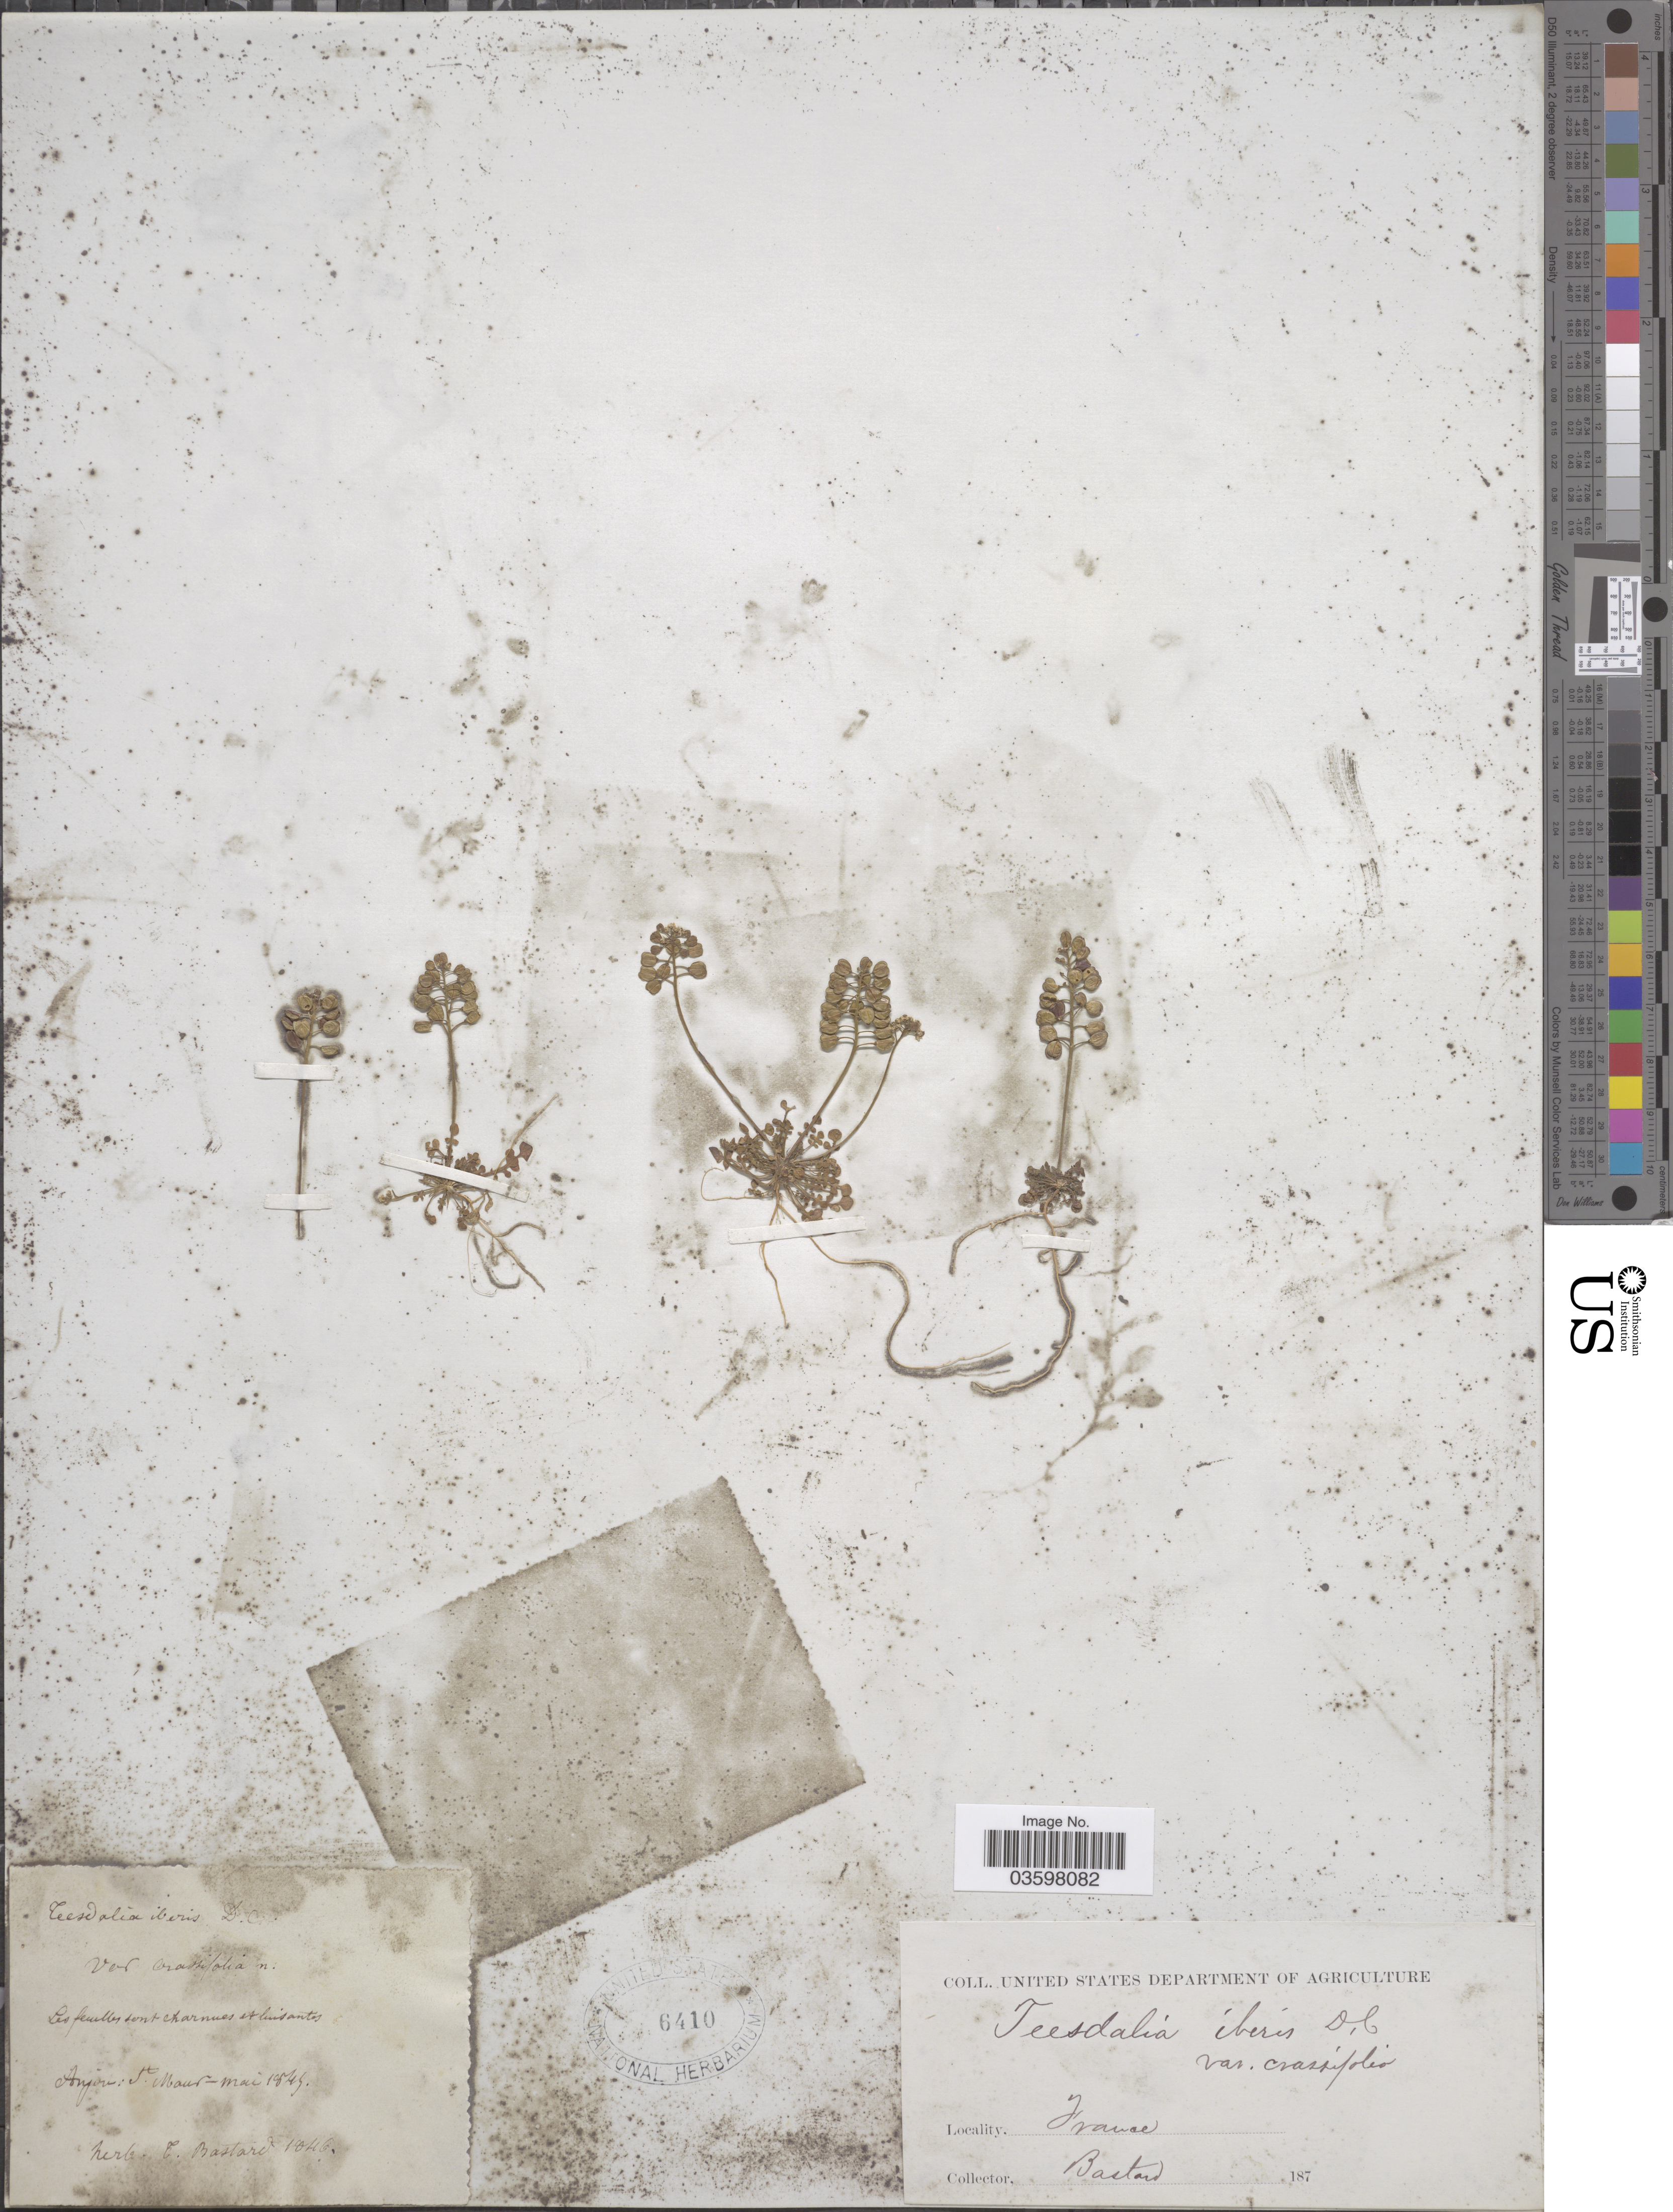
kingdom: Plantae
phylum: Tracheophyta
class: Magnoliopsida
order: Brassicales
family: Brassicaceae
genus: Teesdalia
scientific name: Teesdalia iberis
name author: DC.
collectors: T. Bastard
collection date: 1845-05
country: France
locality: Anjou: St Maur.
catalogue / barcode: US 6410